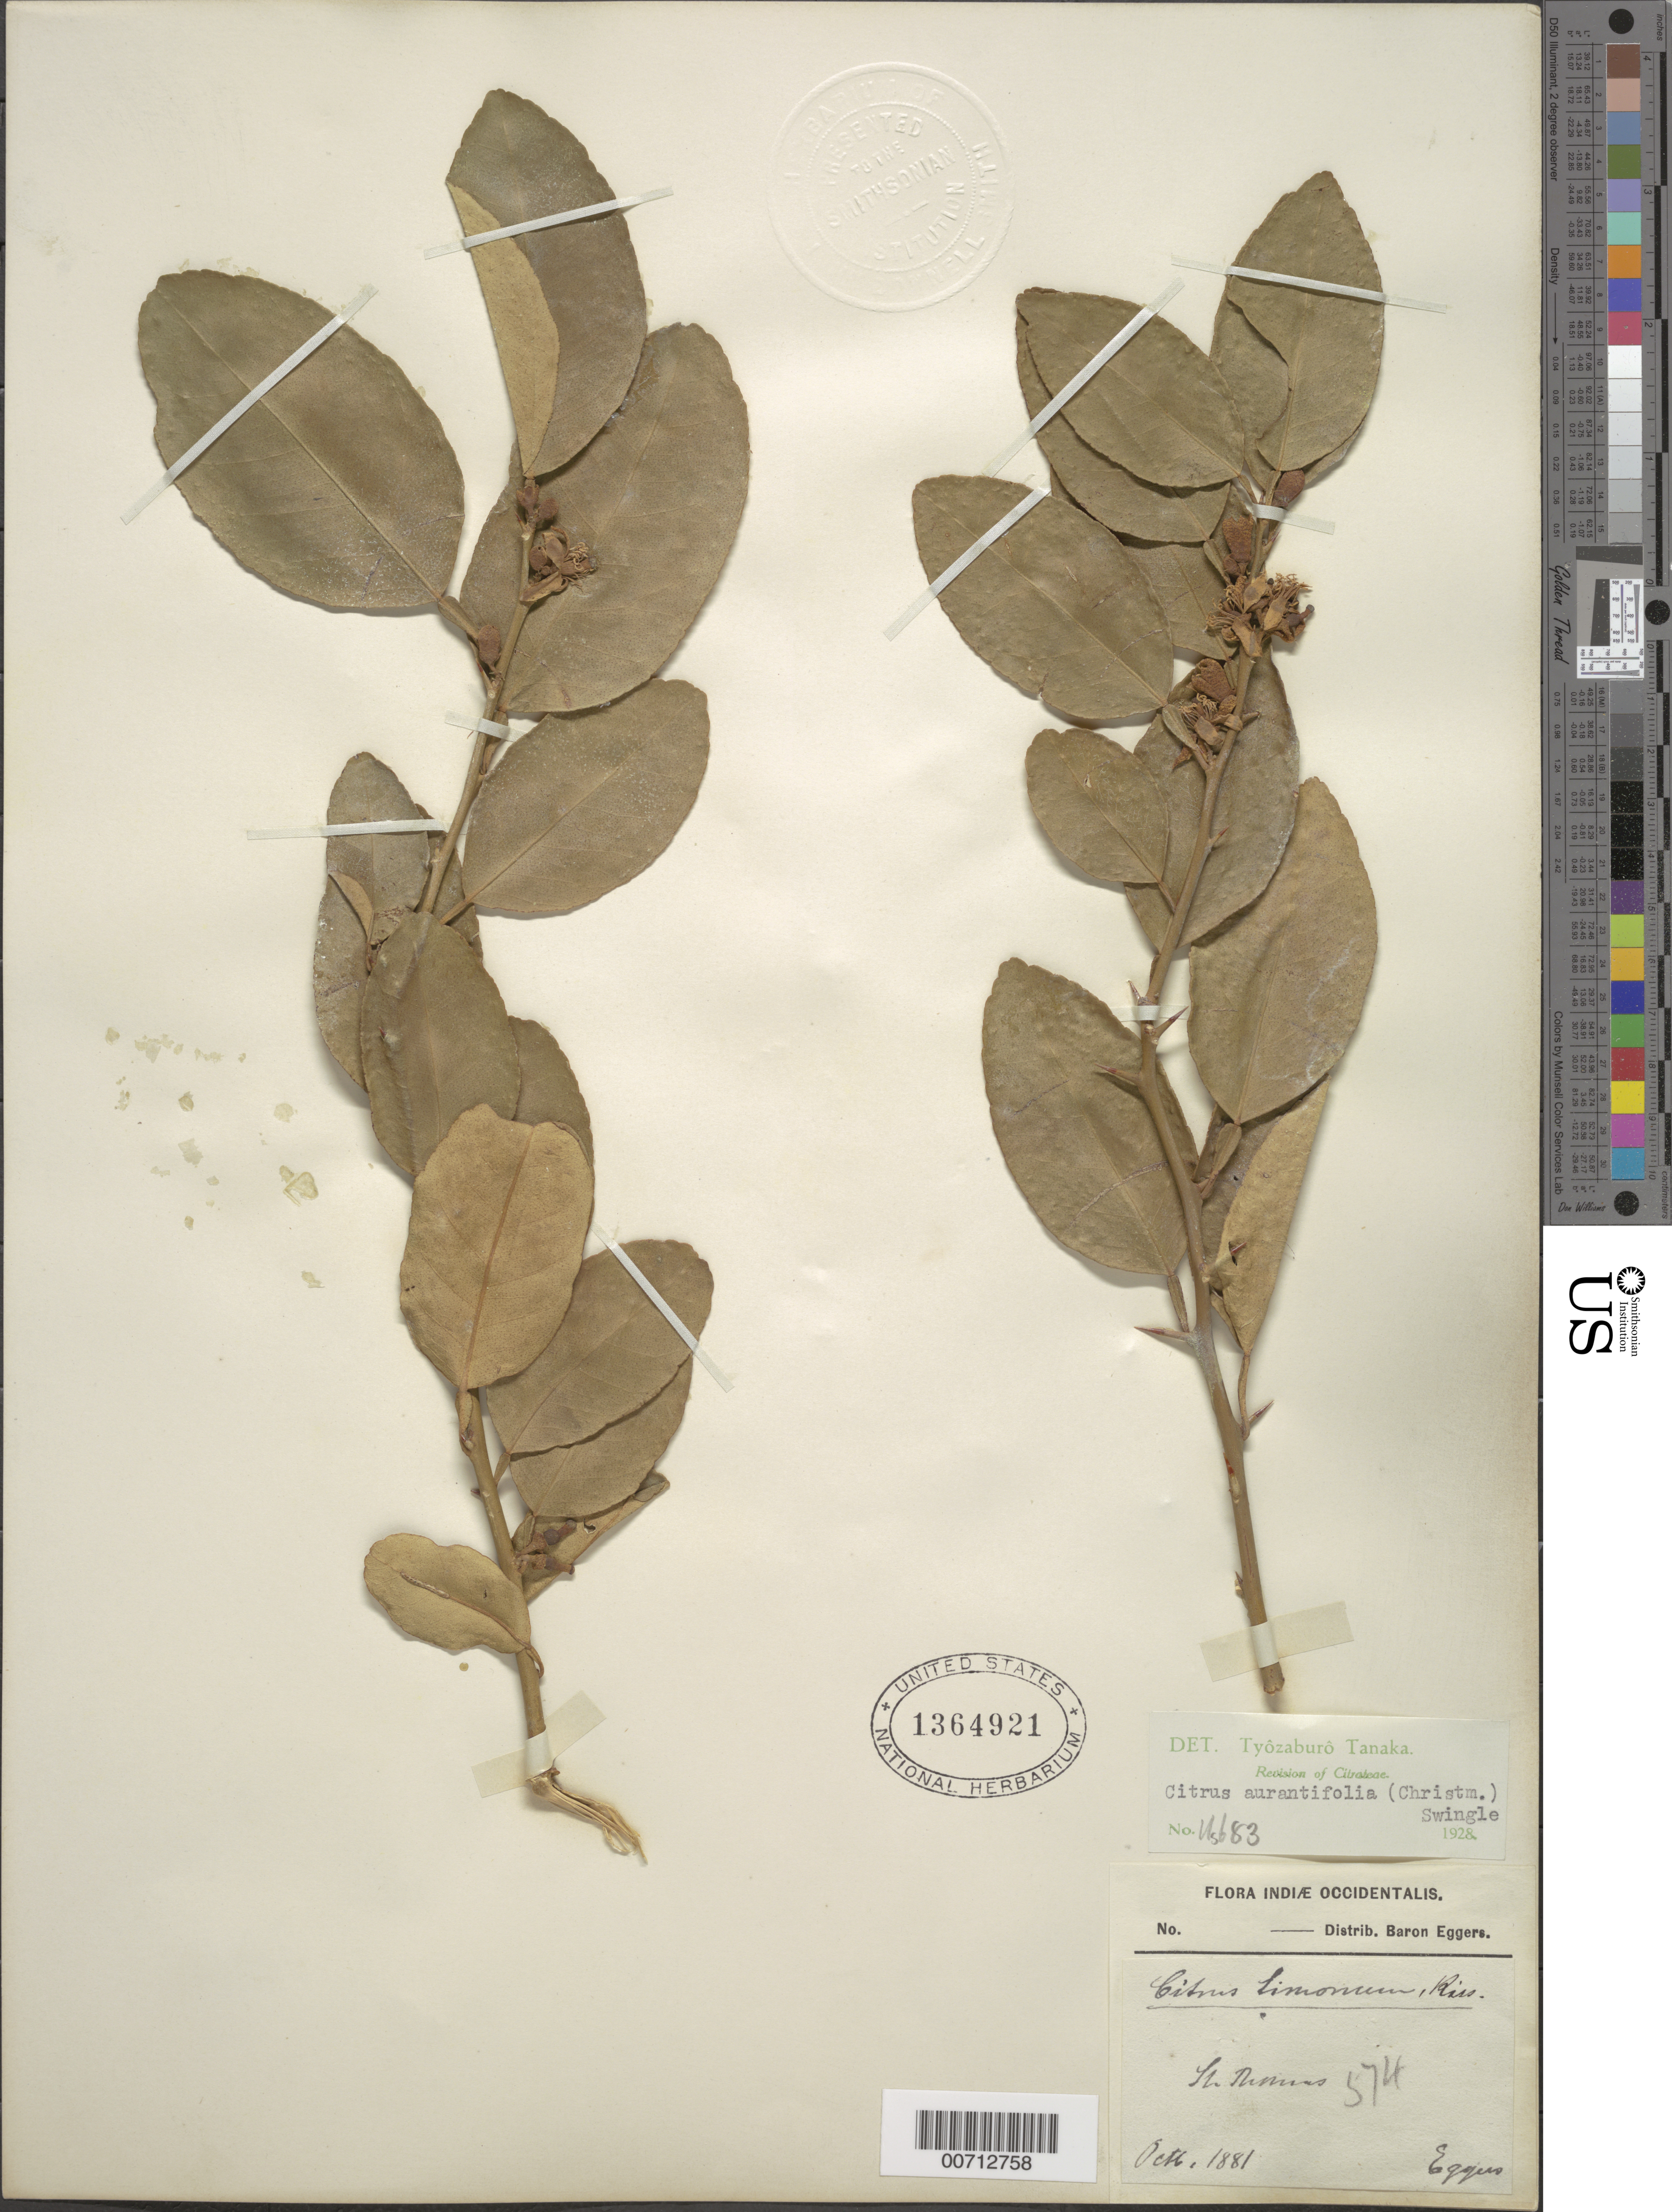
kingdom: Plantae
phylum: Tracheophyta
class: Magnoliopsida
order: Sapindales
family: Rutaceae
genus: Citrus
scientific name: Citrus x aurantifolia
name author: (Christm.) Swingle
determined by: Tanaka, T.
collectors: H. F. A. von Eggers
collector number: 574 ?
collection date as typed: Oct 1881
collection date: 1881-10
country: U.S. Virgin Islands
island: St. Thomas Island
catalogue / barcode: US 1364921